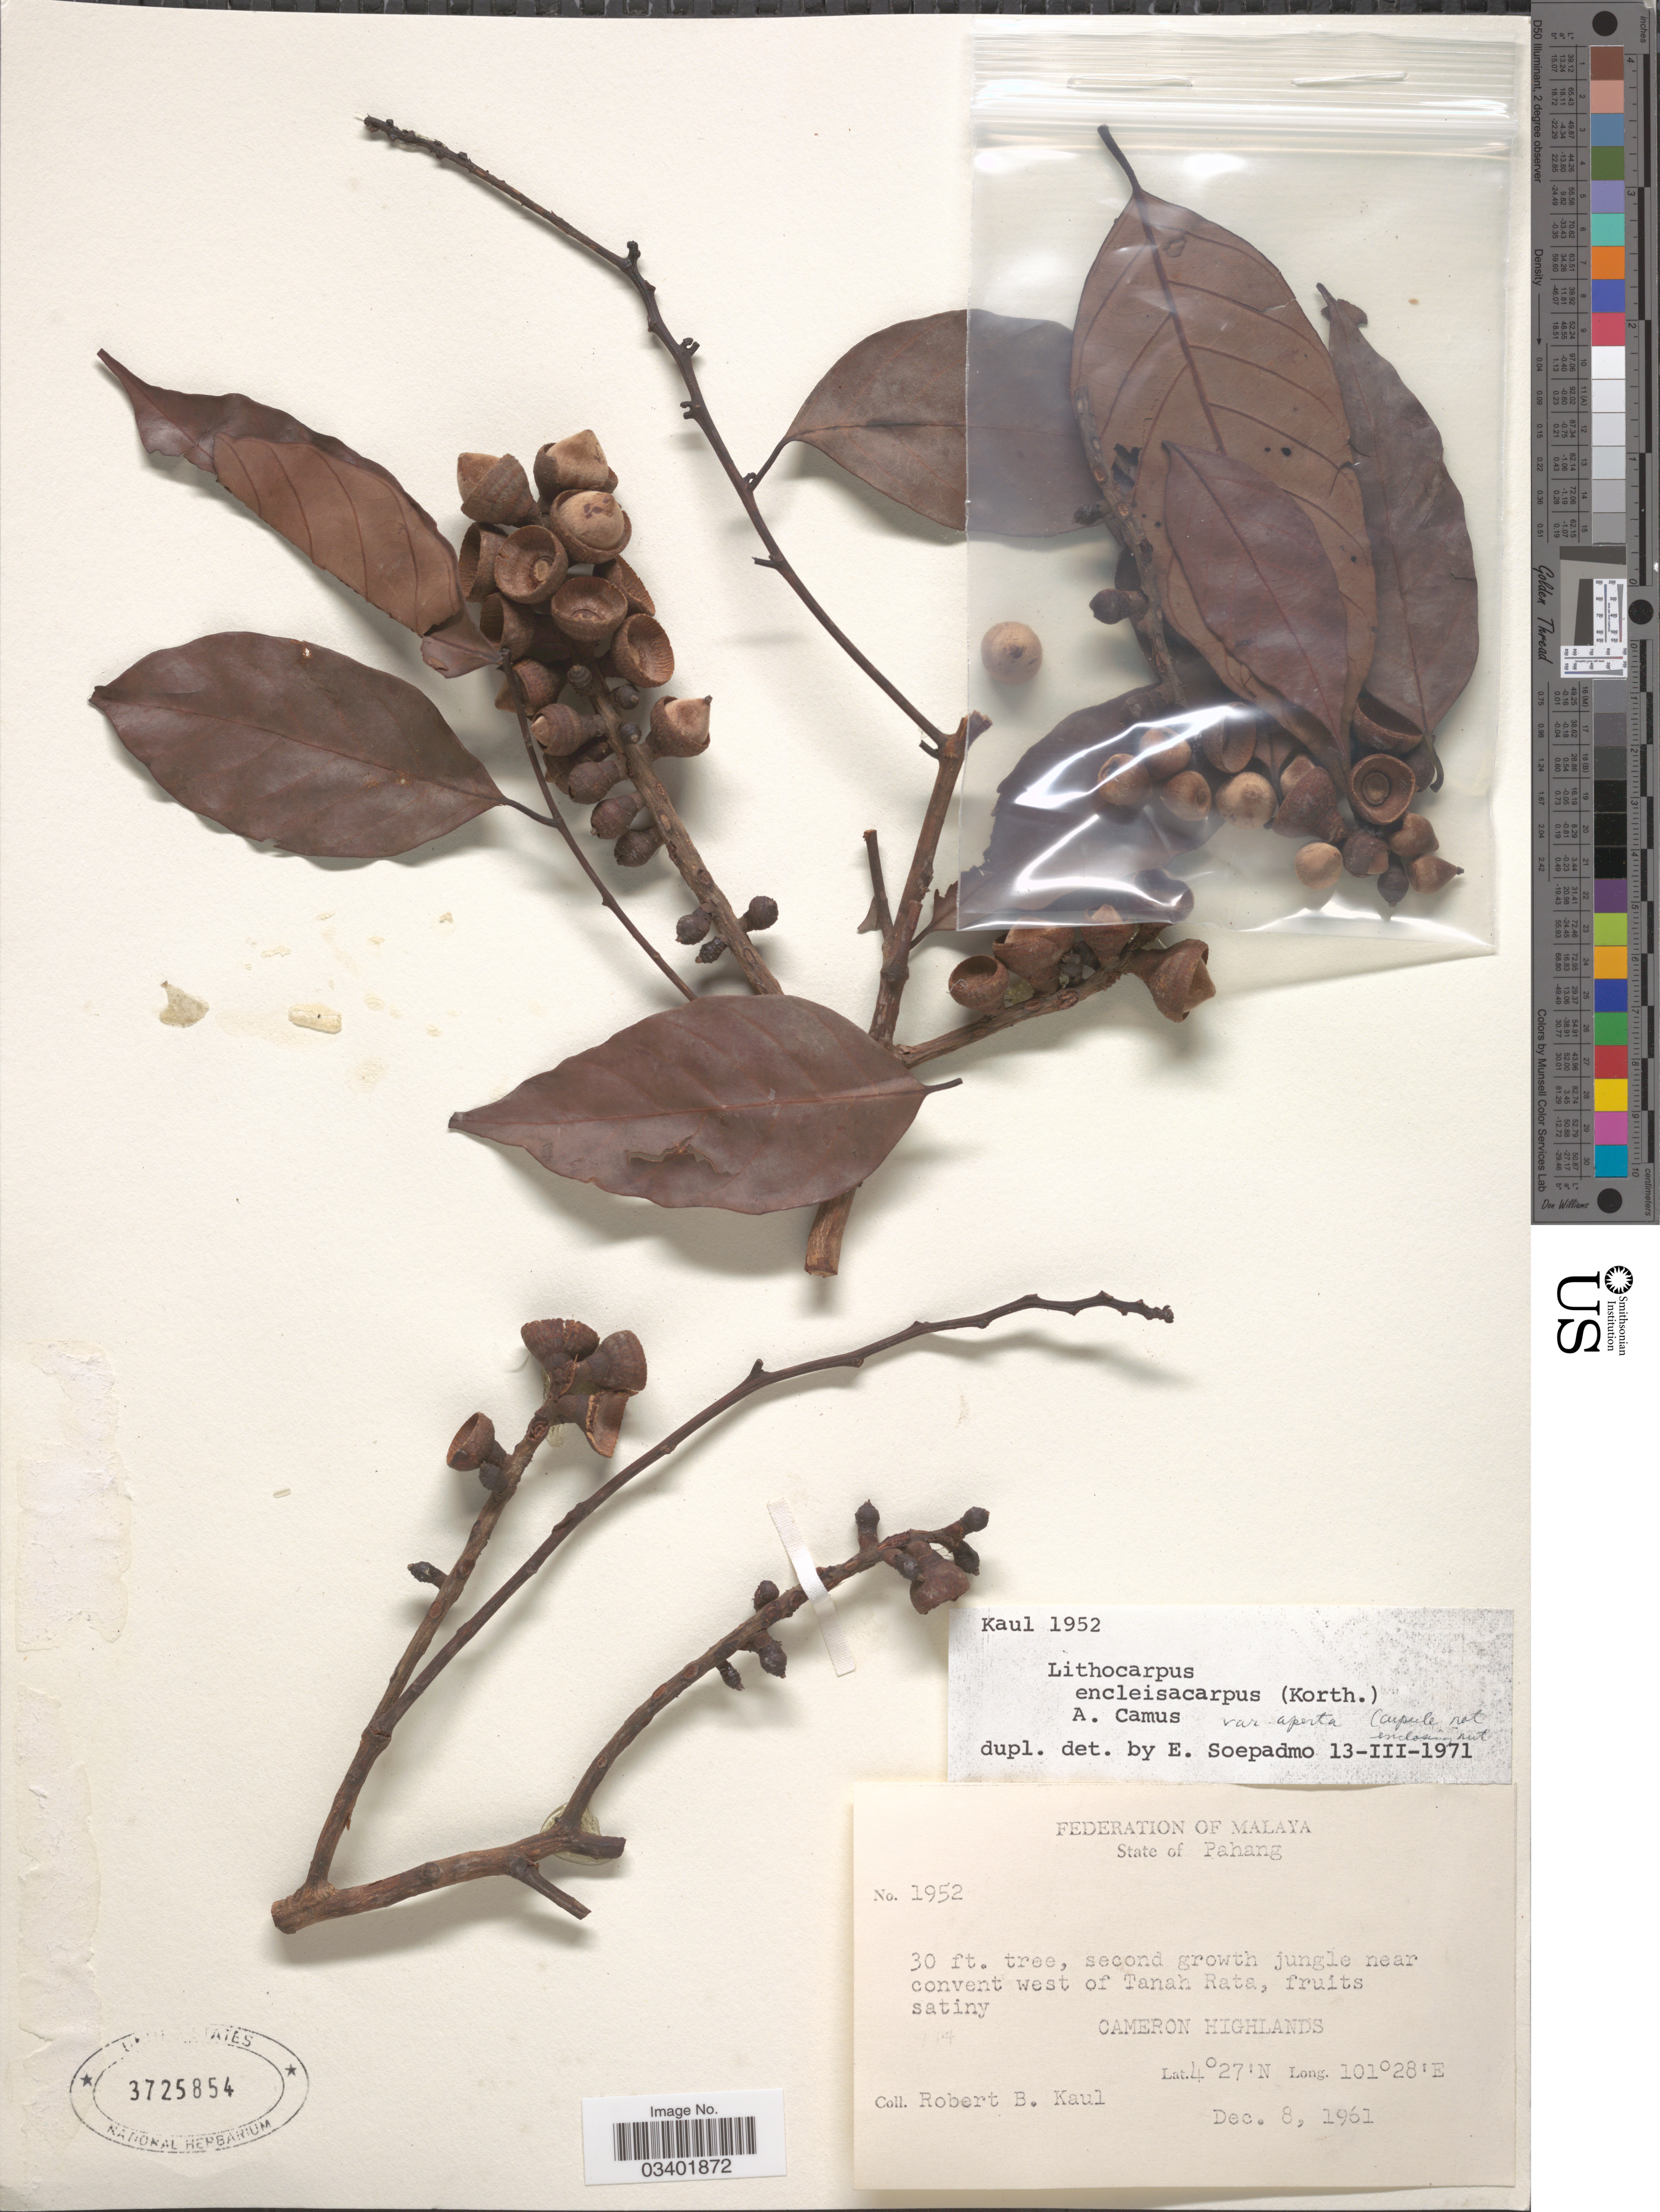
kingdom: Plantae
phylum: Tracheophyta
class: Magnoliopsida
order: Fagales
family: Fagaceae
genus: Lithocarpus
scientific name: Lithocarpus encleisocarpus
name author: (Korth.) A. Camus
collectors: R. Kaul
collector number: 1952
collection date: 1961-12-08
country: Malaysia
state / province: Pahang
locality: Federation of Malaya. Jungle near convent west of Tanah Rata. Cameron Highlands.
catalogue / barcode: US 3725854